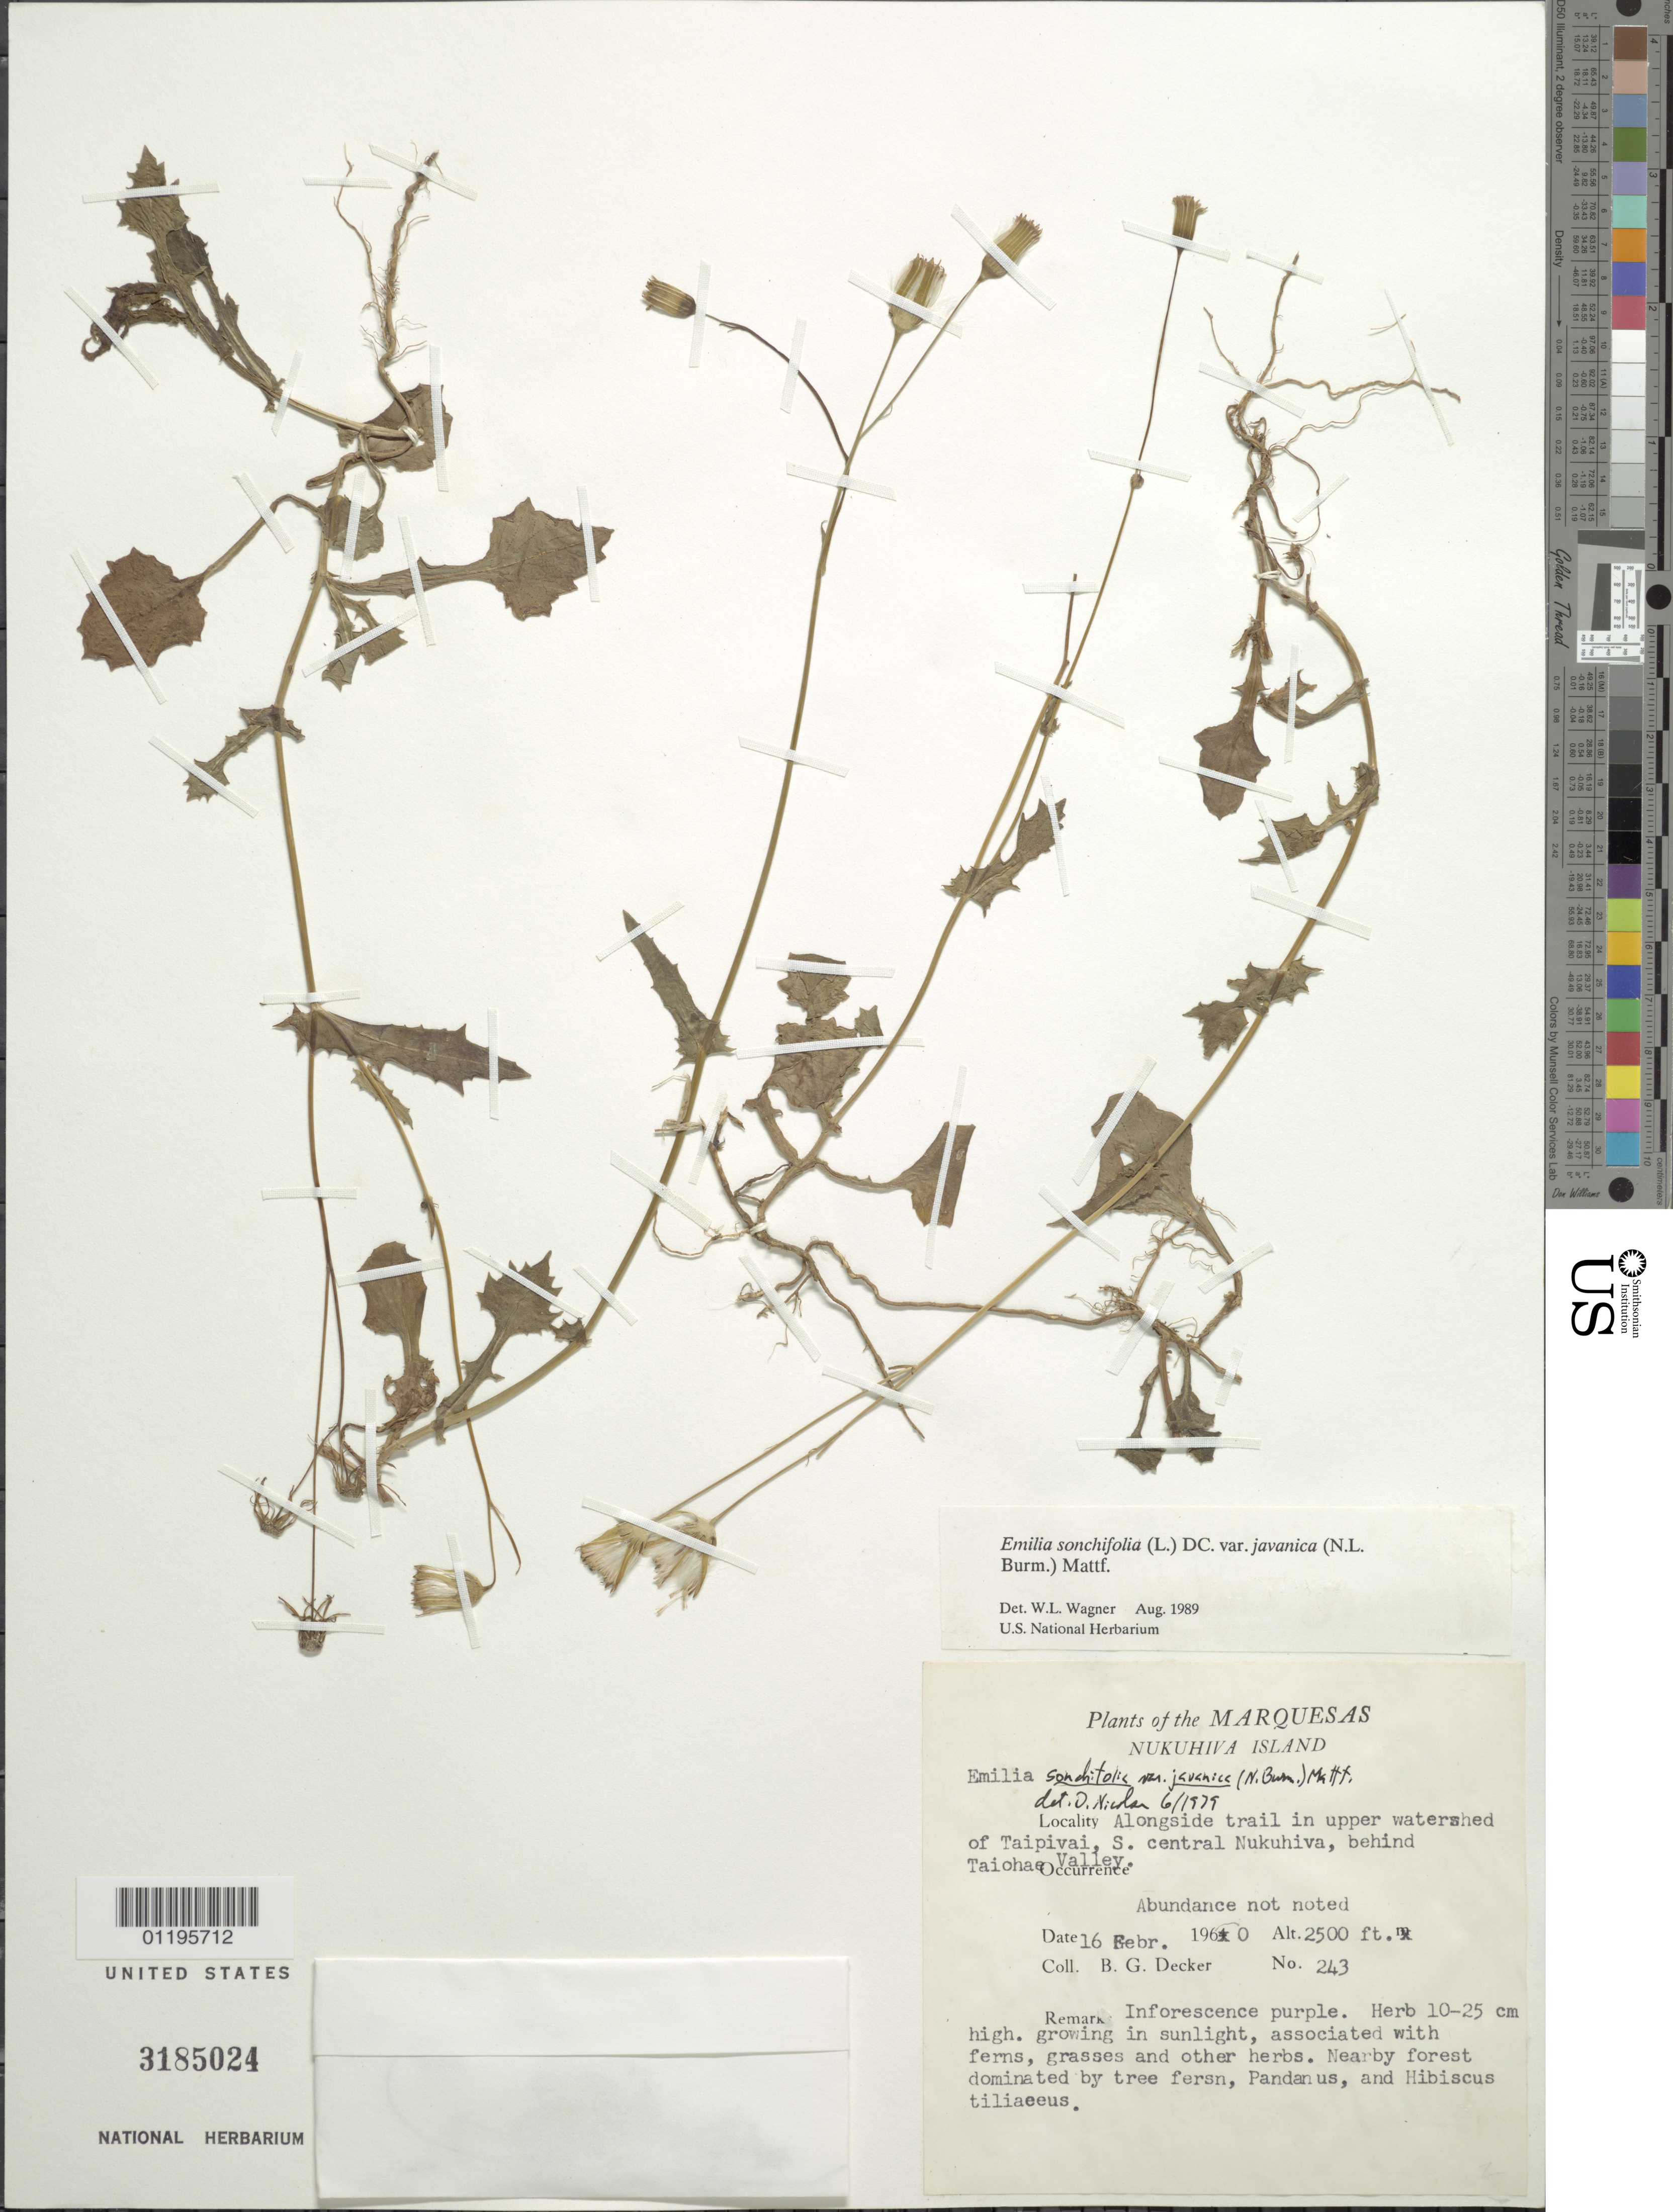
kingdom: Plantae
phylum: Tracheophyta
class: Magnoliopsida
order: Asterales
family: Asteraceae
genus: Emilia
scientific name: Emilia sonchifolia var. javanica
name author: (Burm. f.) Mattf.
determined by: Wagner, W. L., (BOT), Smithsonian Institution - National Museum of Natural History (UNITED STATES)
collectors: B. G. Decker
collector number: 243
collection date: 1960-02-16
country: French Polynesia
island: Nuku Hiva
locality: along trail in upper watershed of Taipivai, S. central Nuku Hiva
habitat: By trail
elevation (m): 762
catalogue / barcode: US 3185024